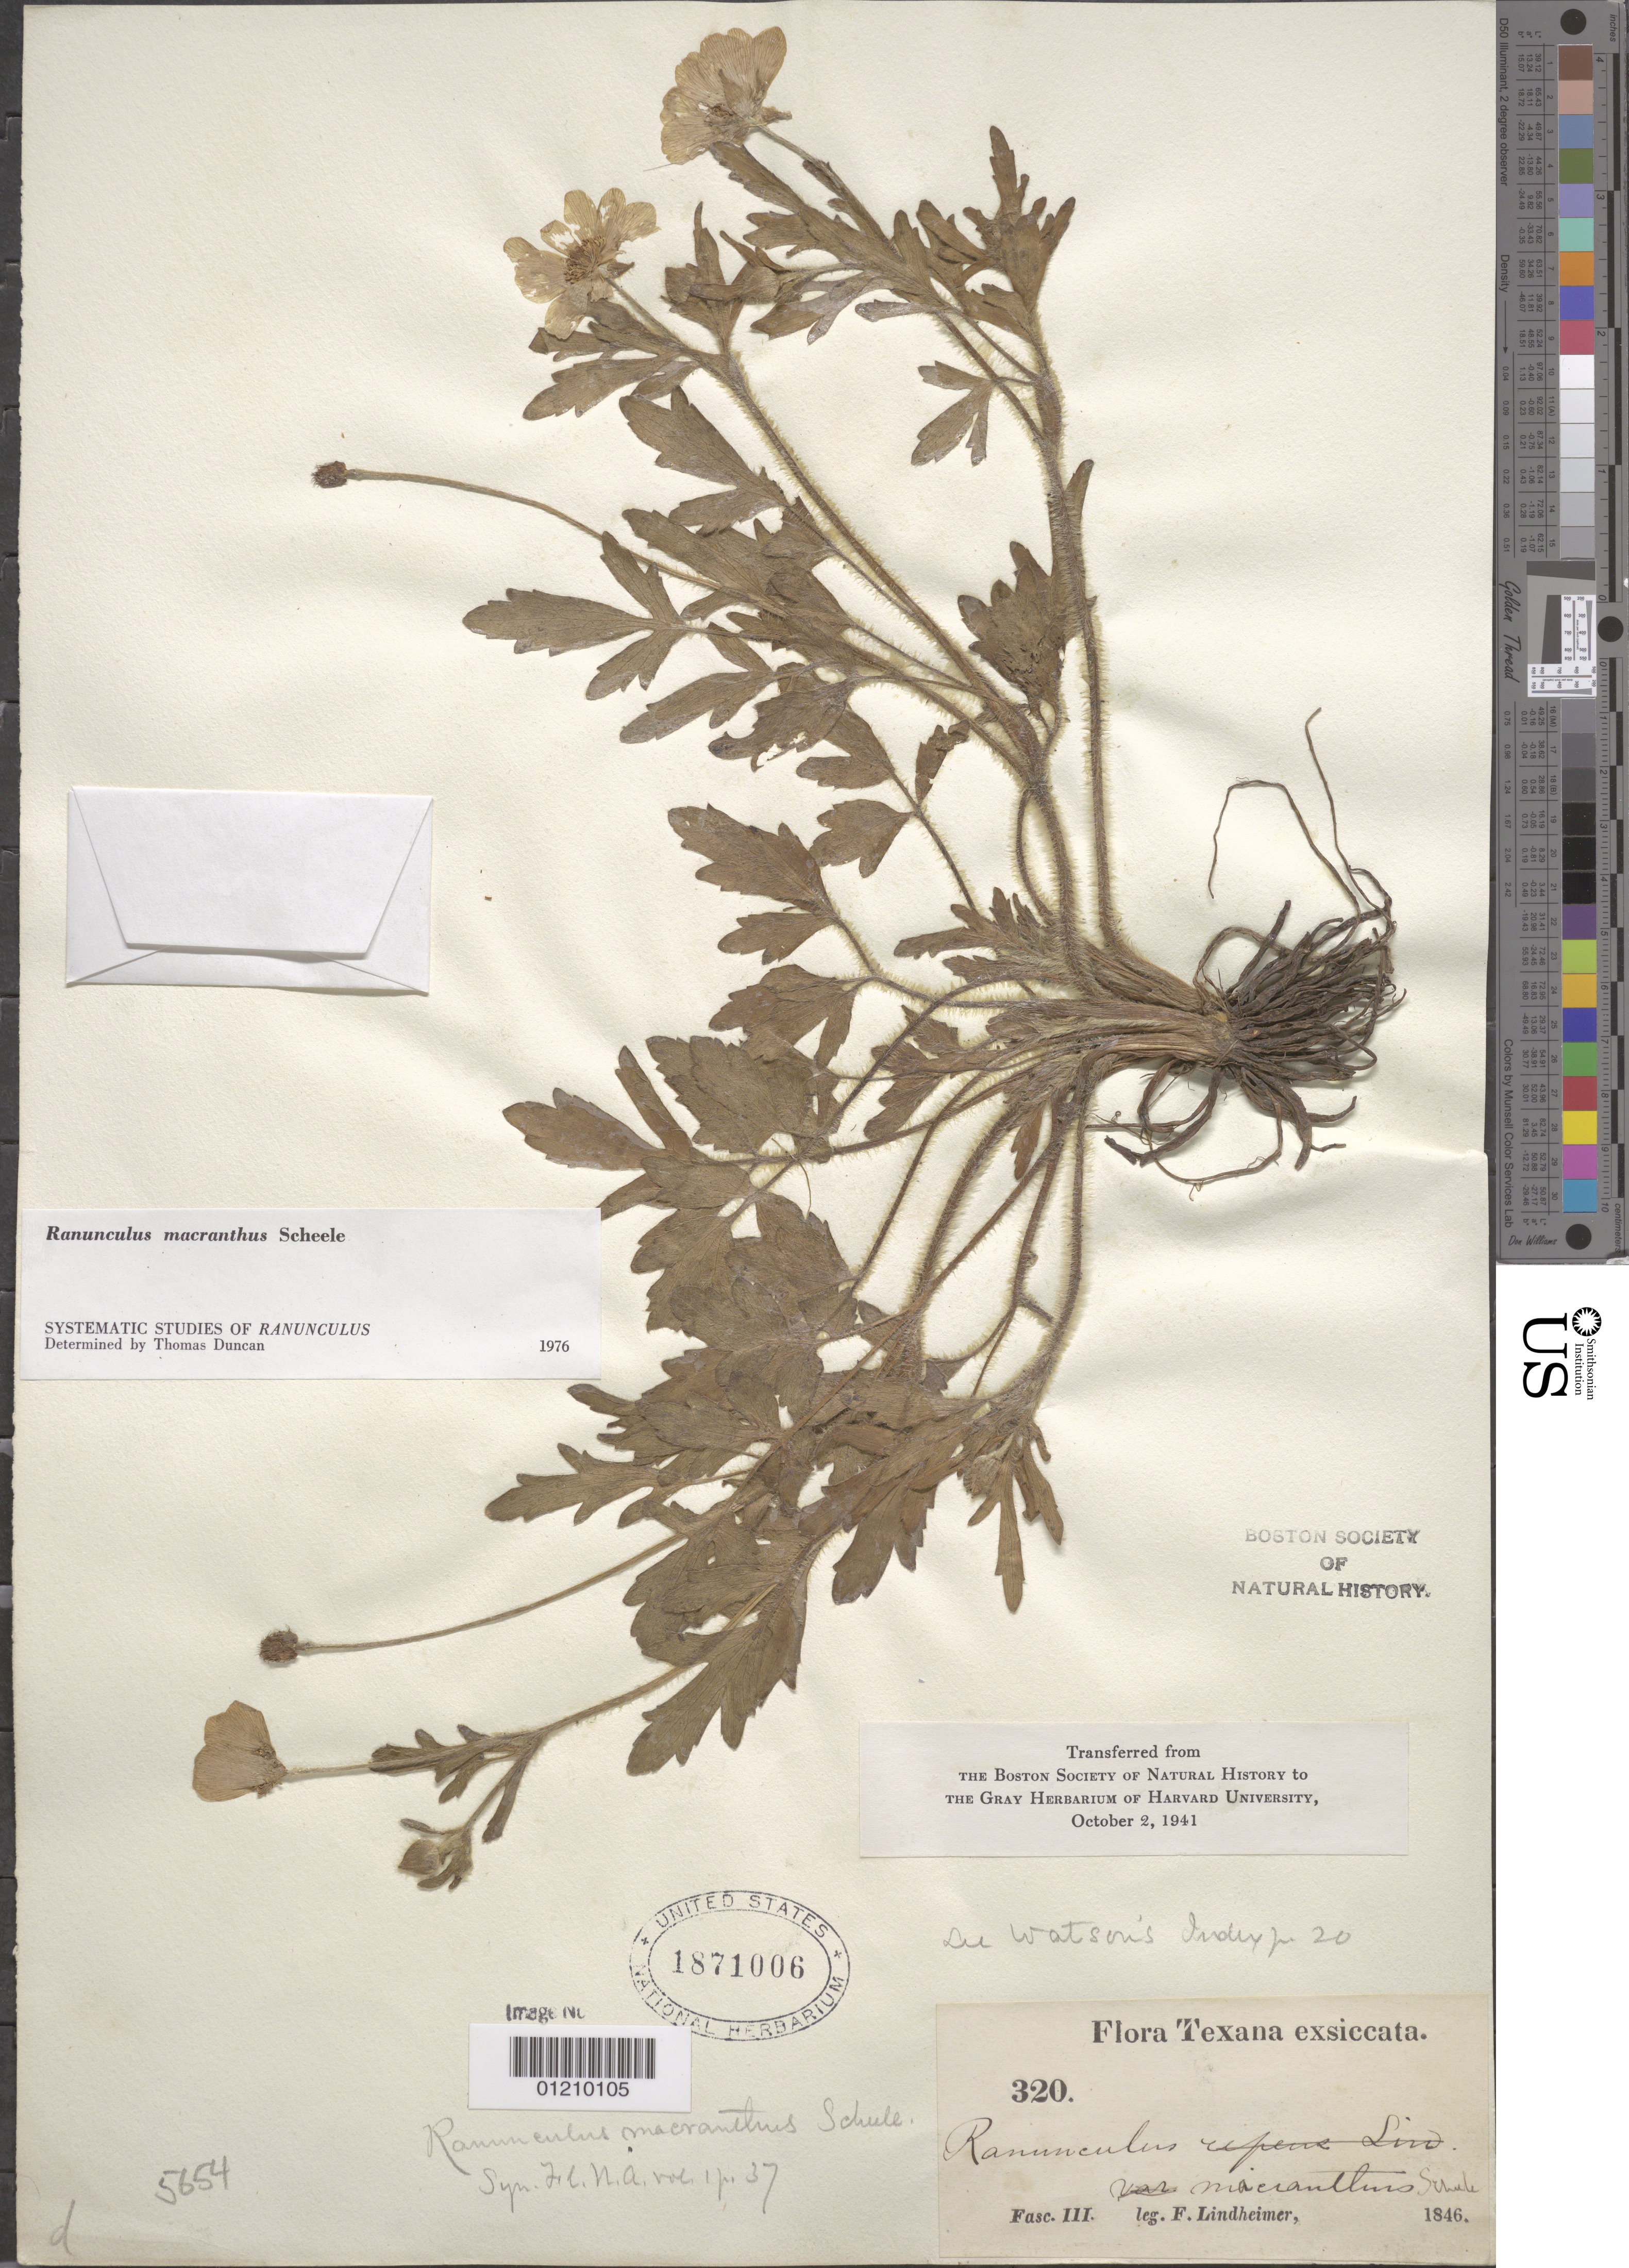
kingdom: Plantae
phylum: Tracheophyta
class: Magnoliopsida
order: Ranunculales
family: Ranunculaceae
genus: Ranunculus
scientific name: Ranunculus macranthus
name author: Scheele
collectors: F. Lindheimer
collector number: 320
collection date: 1846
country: United States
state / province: Texas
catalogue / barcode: US 1871006